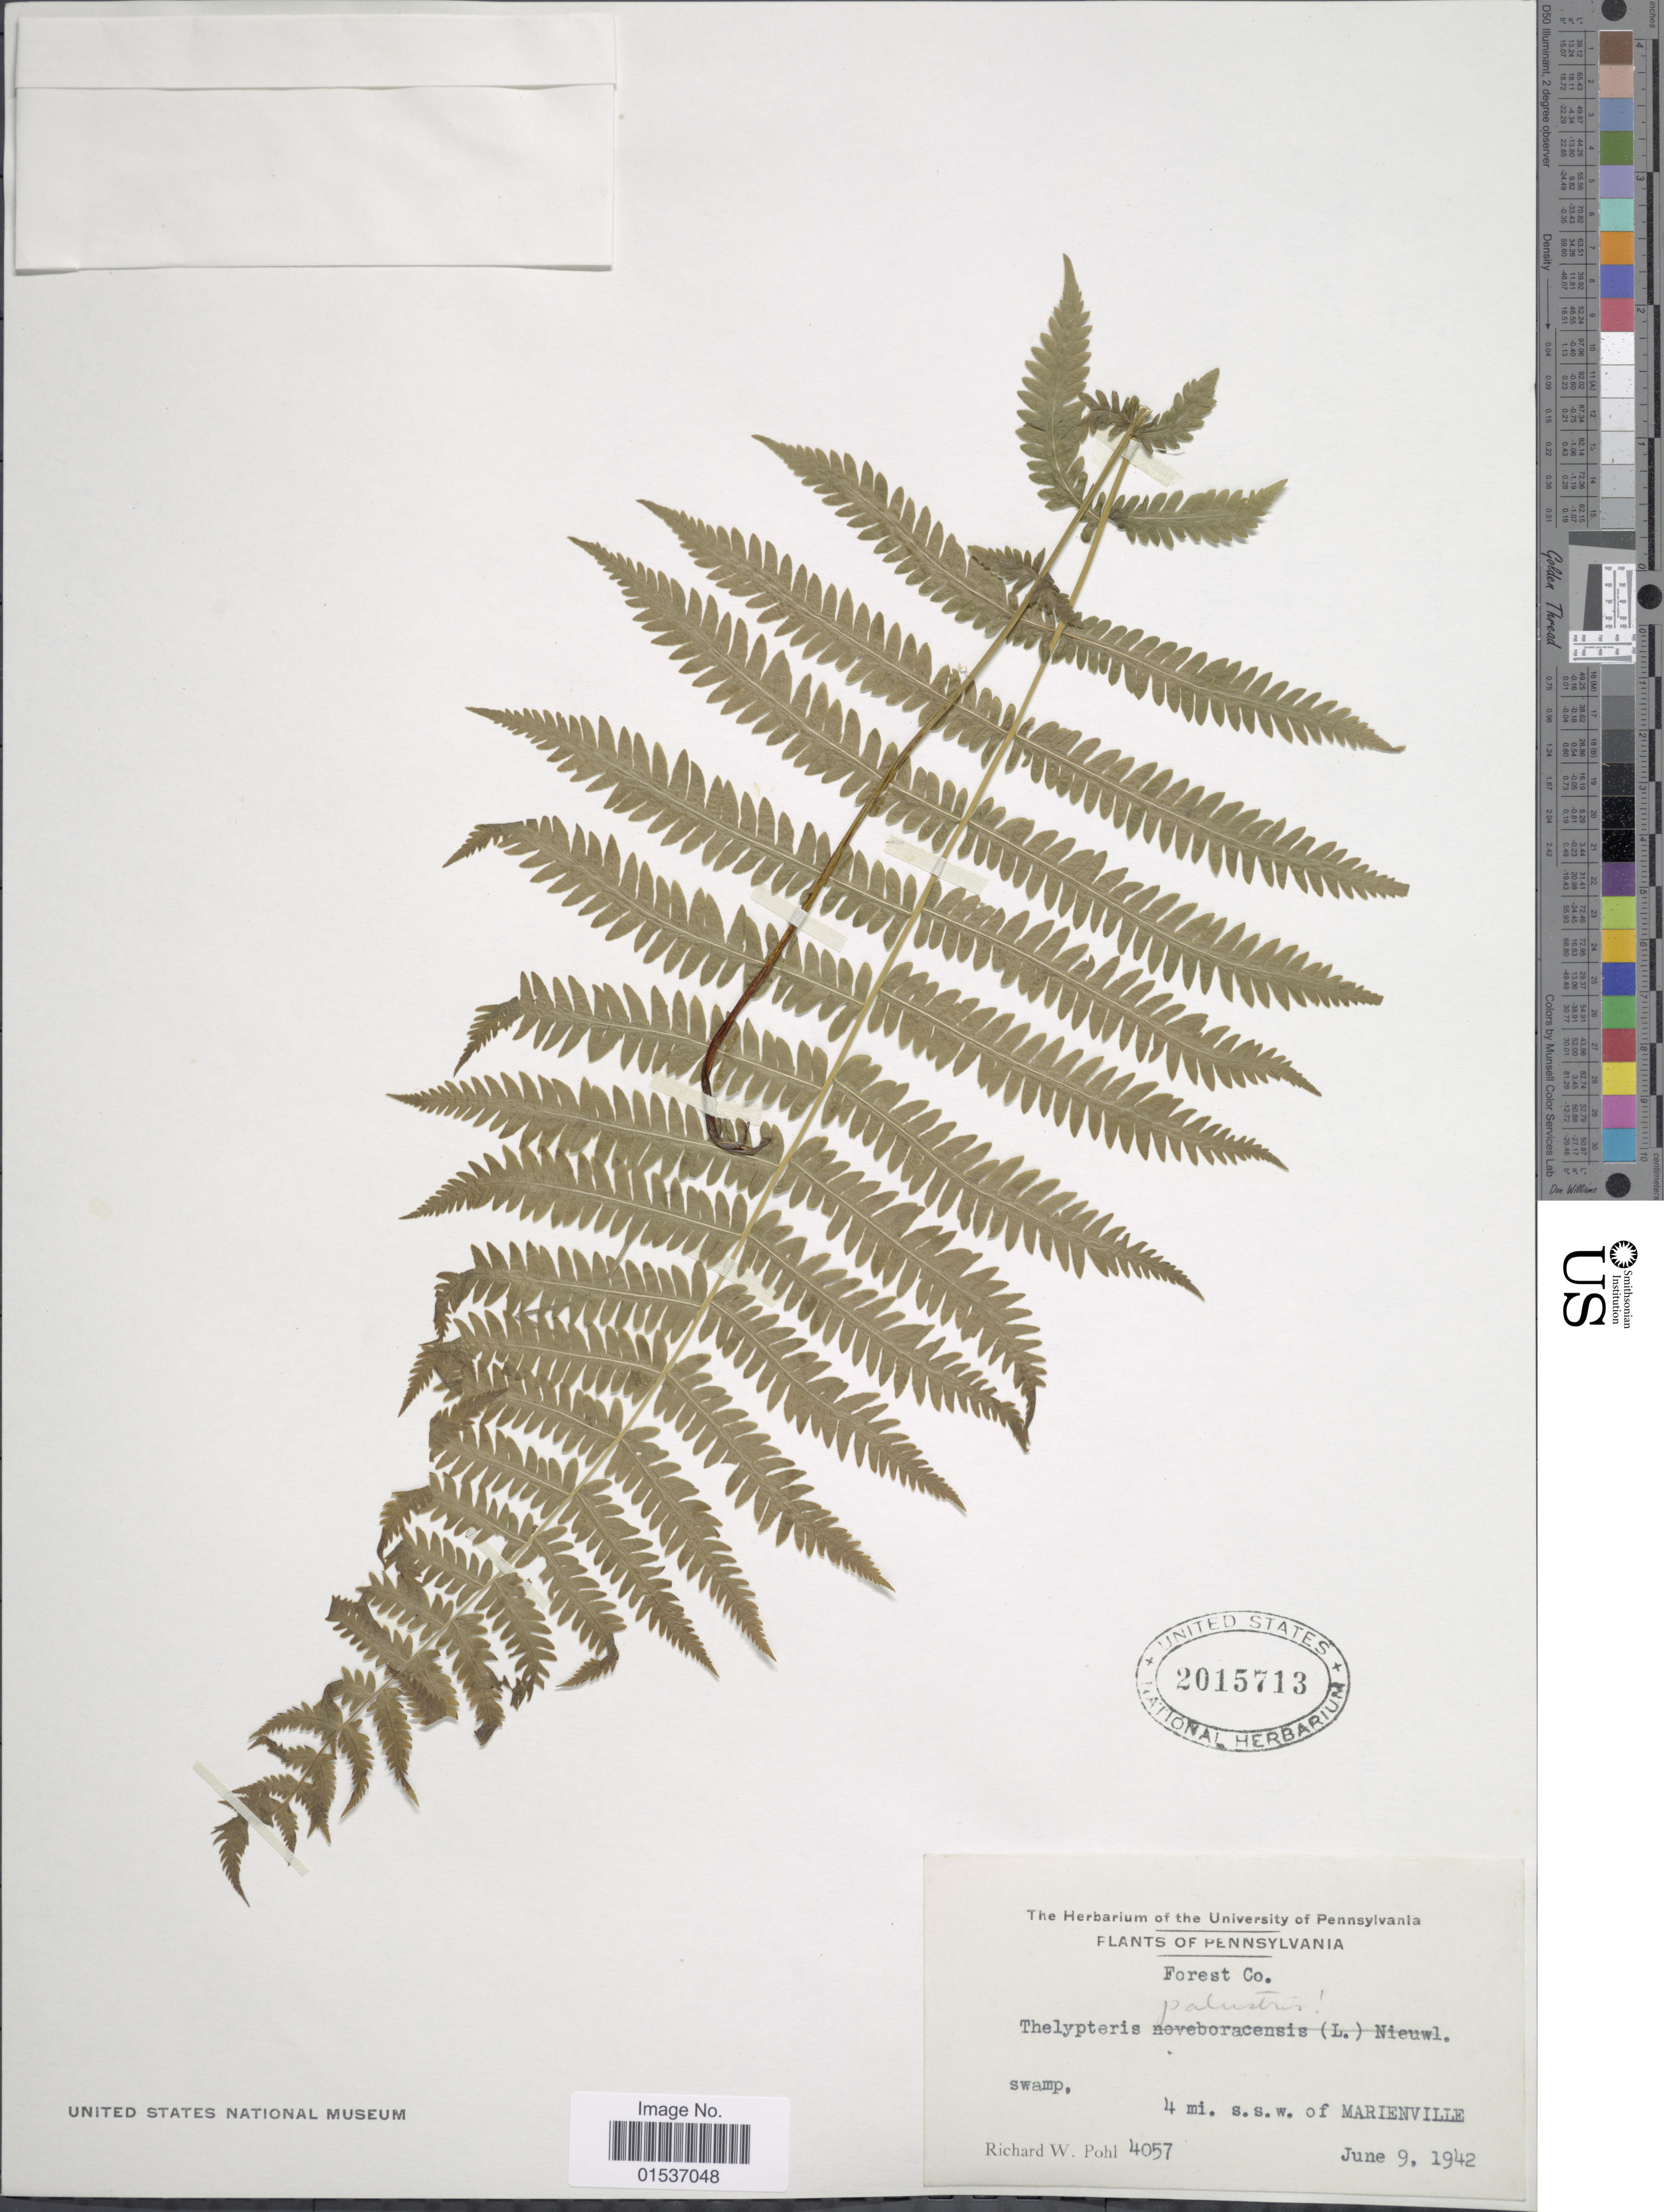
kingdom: Plantae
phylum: Tracheophyta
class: Polypodiopsida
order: Polypodiales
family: Thelypteridaceae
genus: Thelypteris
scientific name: Thelypteris palustris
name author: (Salisb.) Schott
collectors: R. W. Pohl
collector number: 4057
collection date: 1942-06-09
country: United States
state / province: Pennsylvania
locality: Pennsylvania, Forest Co. 4 mi. s.s.w. of Marienville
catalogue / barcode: US 2015713